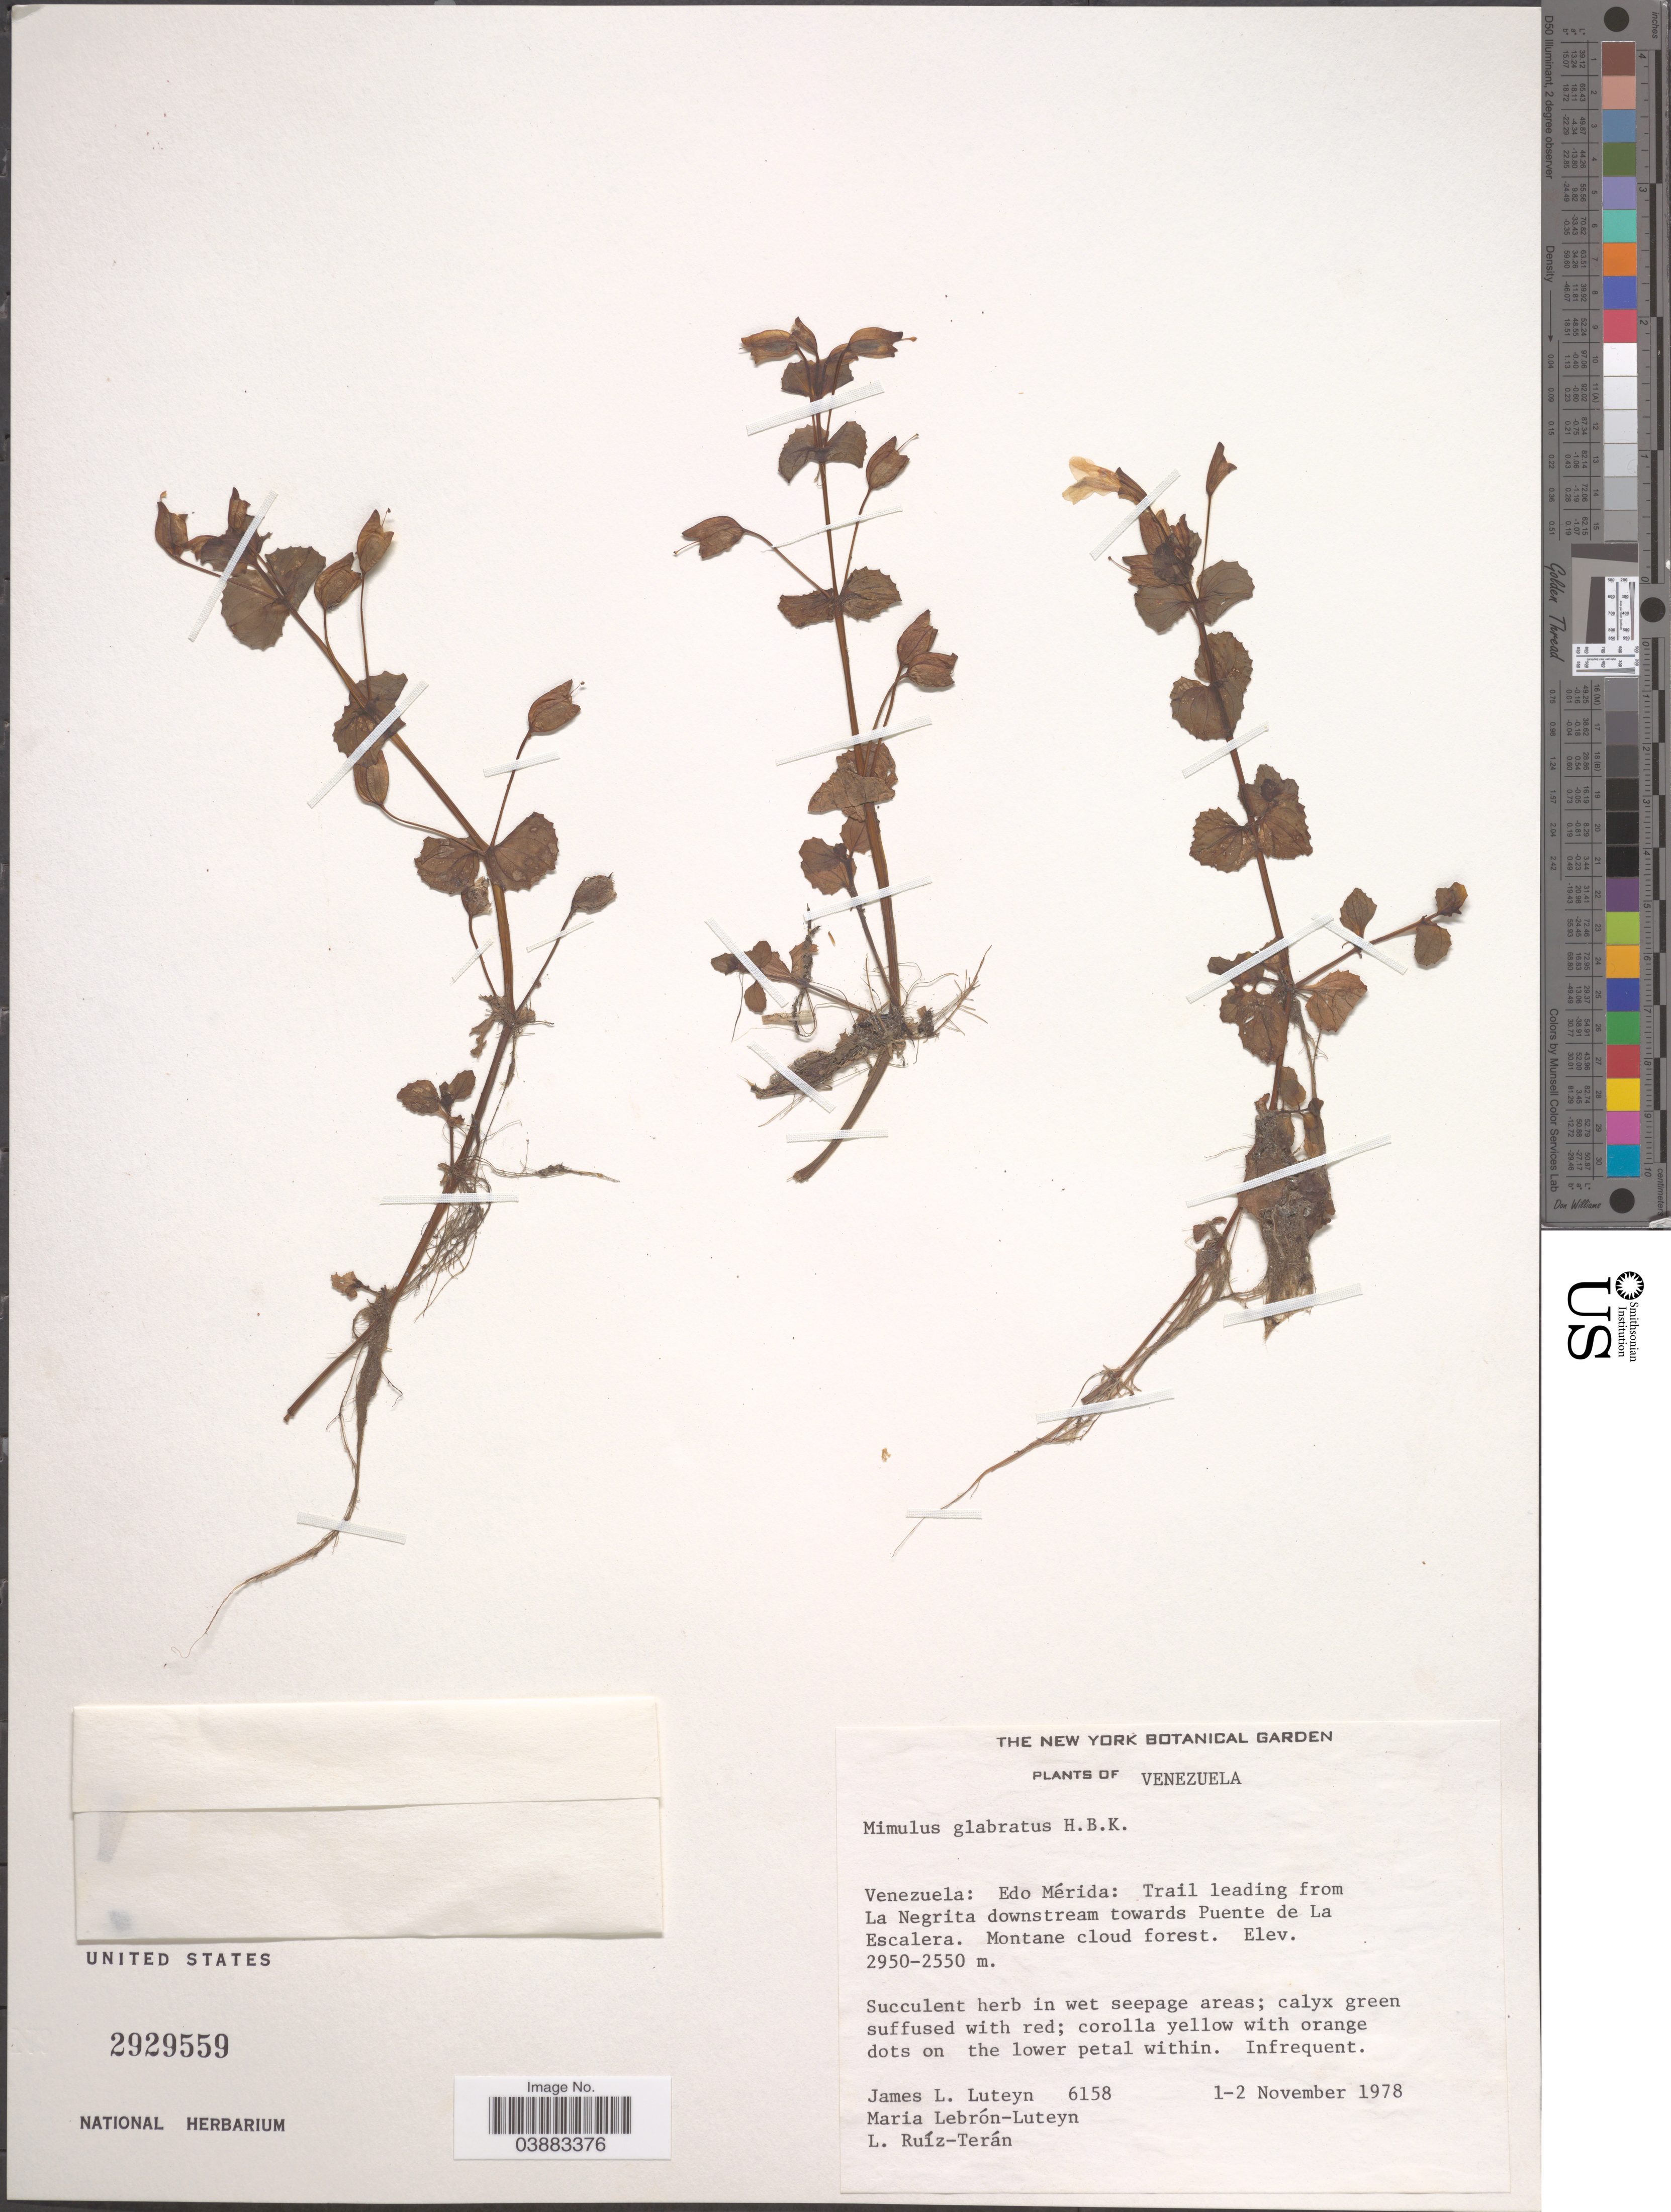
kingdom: Plantae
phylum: Tracheophyta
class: Magnoliopsida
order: Lamiales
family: Phrymaceae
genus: Mimulus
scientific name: Mimulus glabratus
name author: Kunth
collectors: J. Luteyn, M. L. Lebrón-Luteyn & L. E. Ruíz-Terán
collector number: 6158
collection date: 1978-11-01/1978-11-02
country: Venezuela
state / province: Merida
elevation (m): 2550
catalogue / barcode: US 2929559